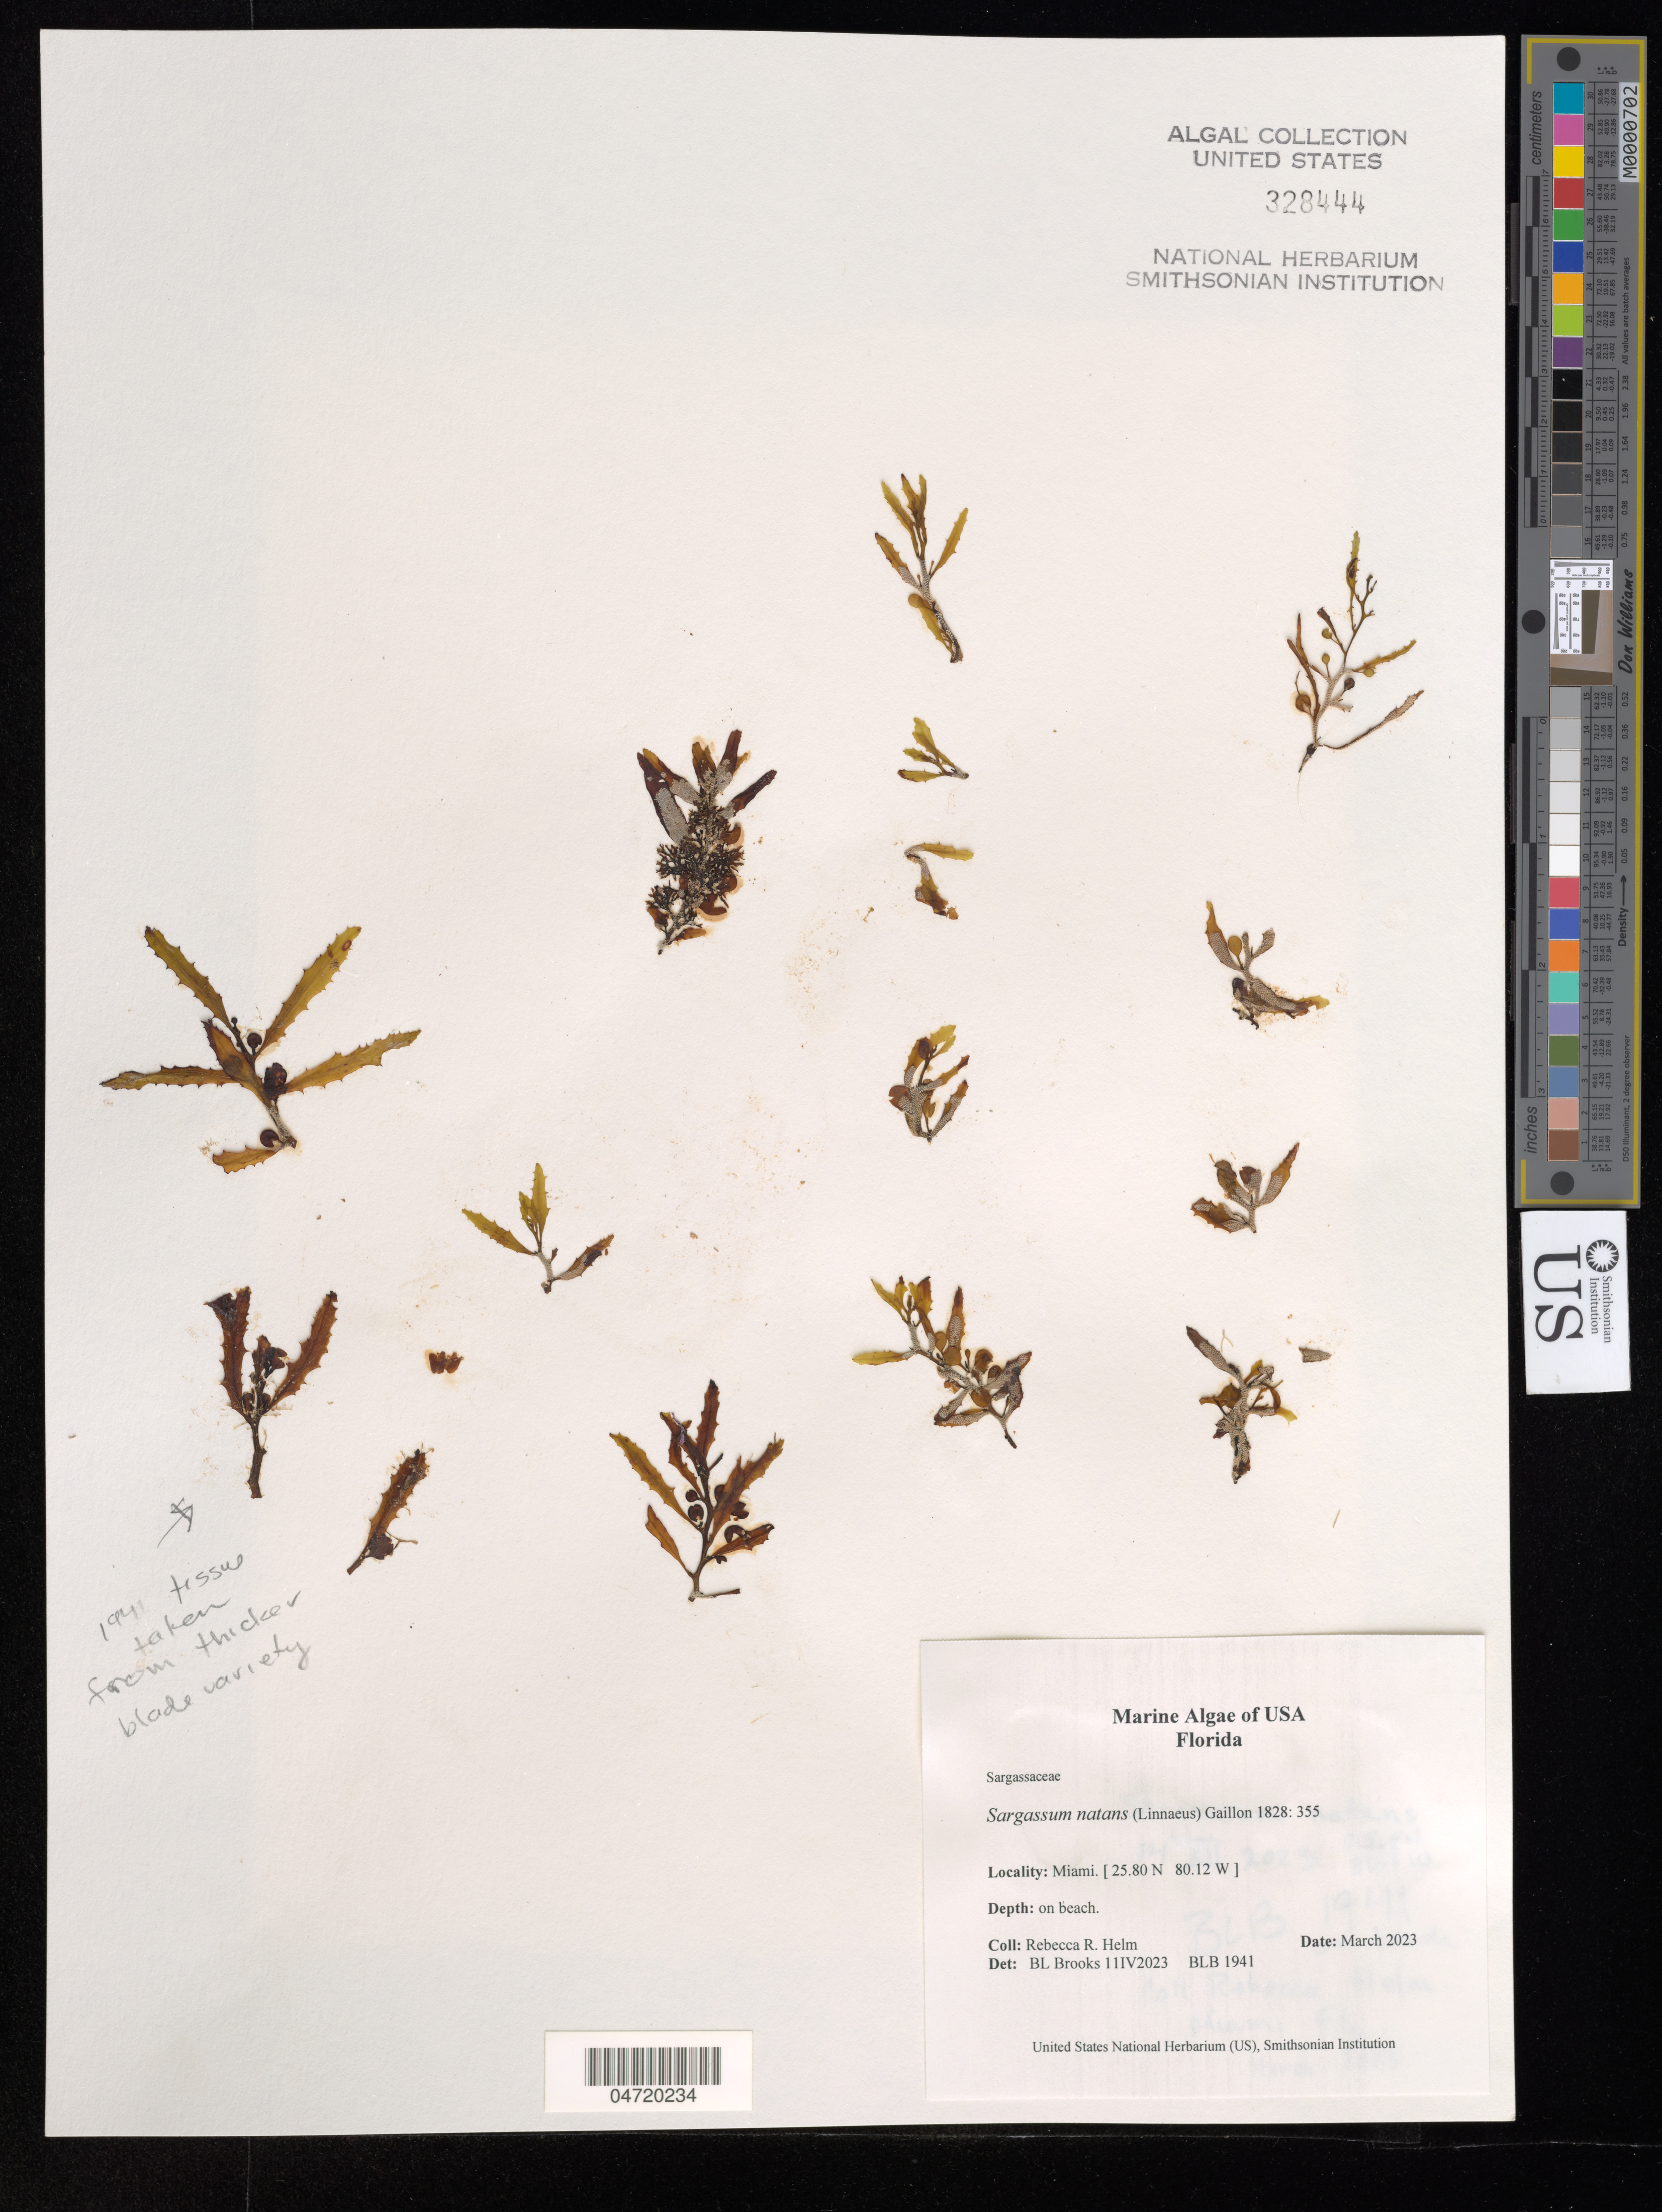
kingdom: Chromista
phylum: Ochrophyta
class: Phaeophyceae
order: Fucales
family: Sargassaceae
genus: Sargassum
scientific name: Sargassum natans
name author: (L.) Gaillon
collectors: R. Helms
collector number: BLB1941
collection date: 2023-03-01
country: United States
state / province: Florida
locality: Miami.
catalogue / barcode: US 328444